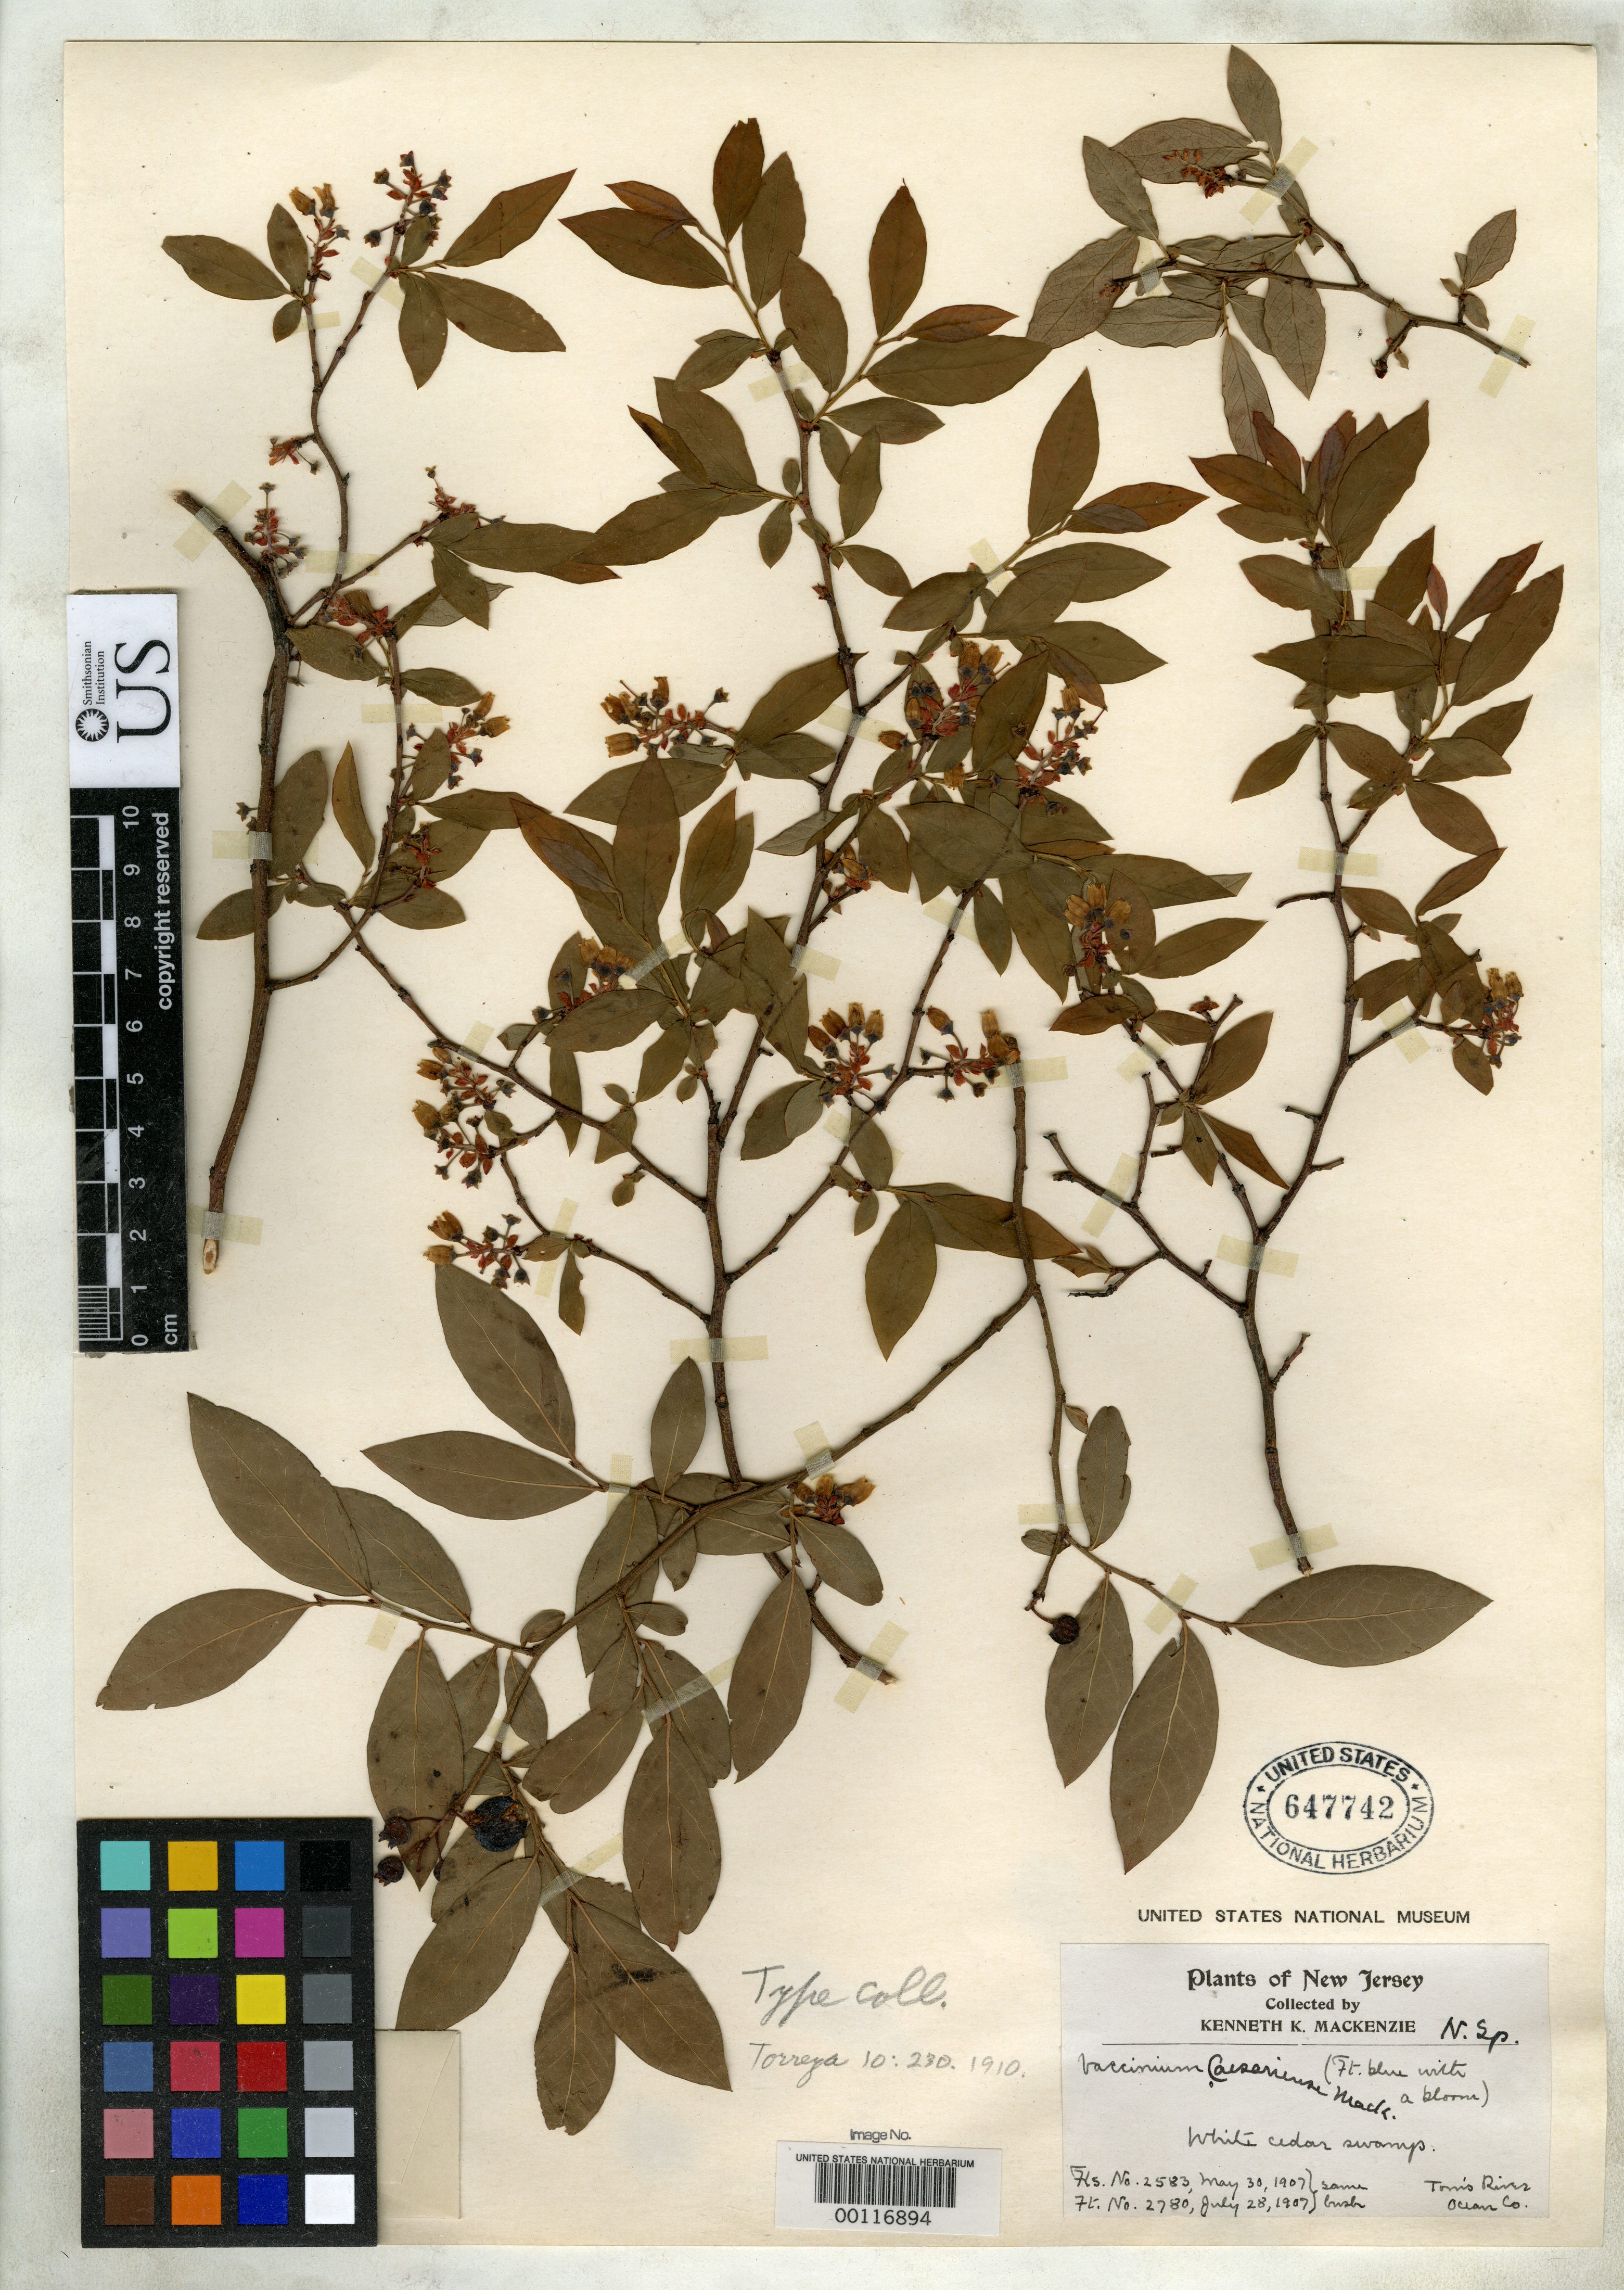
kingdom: Plantae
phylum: Tracheophyta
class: Magnoliopsida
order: Ericales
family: Ericaceae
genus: Vaccinium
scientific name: Vaccinium caesariense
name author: Mack.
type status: Isosyntype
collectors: K. K. Mackenzie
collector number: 2583 & 2780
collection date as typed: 30 May 1907 and 28 Jul 1907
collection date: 1907-05-30,1907-07-28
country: United States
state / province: New Jersey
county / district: Ocean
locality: Tom's River.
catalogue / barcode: US 647742